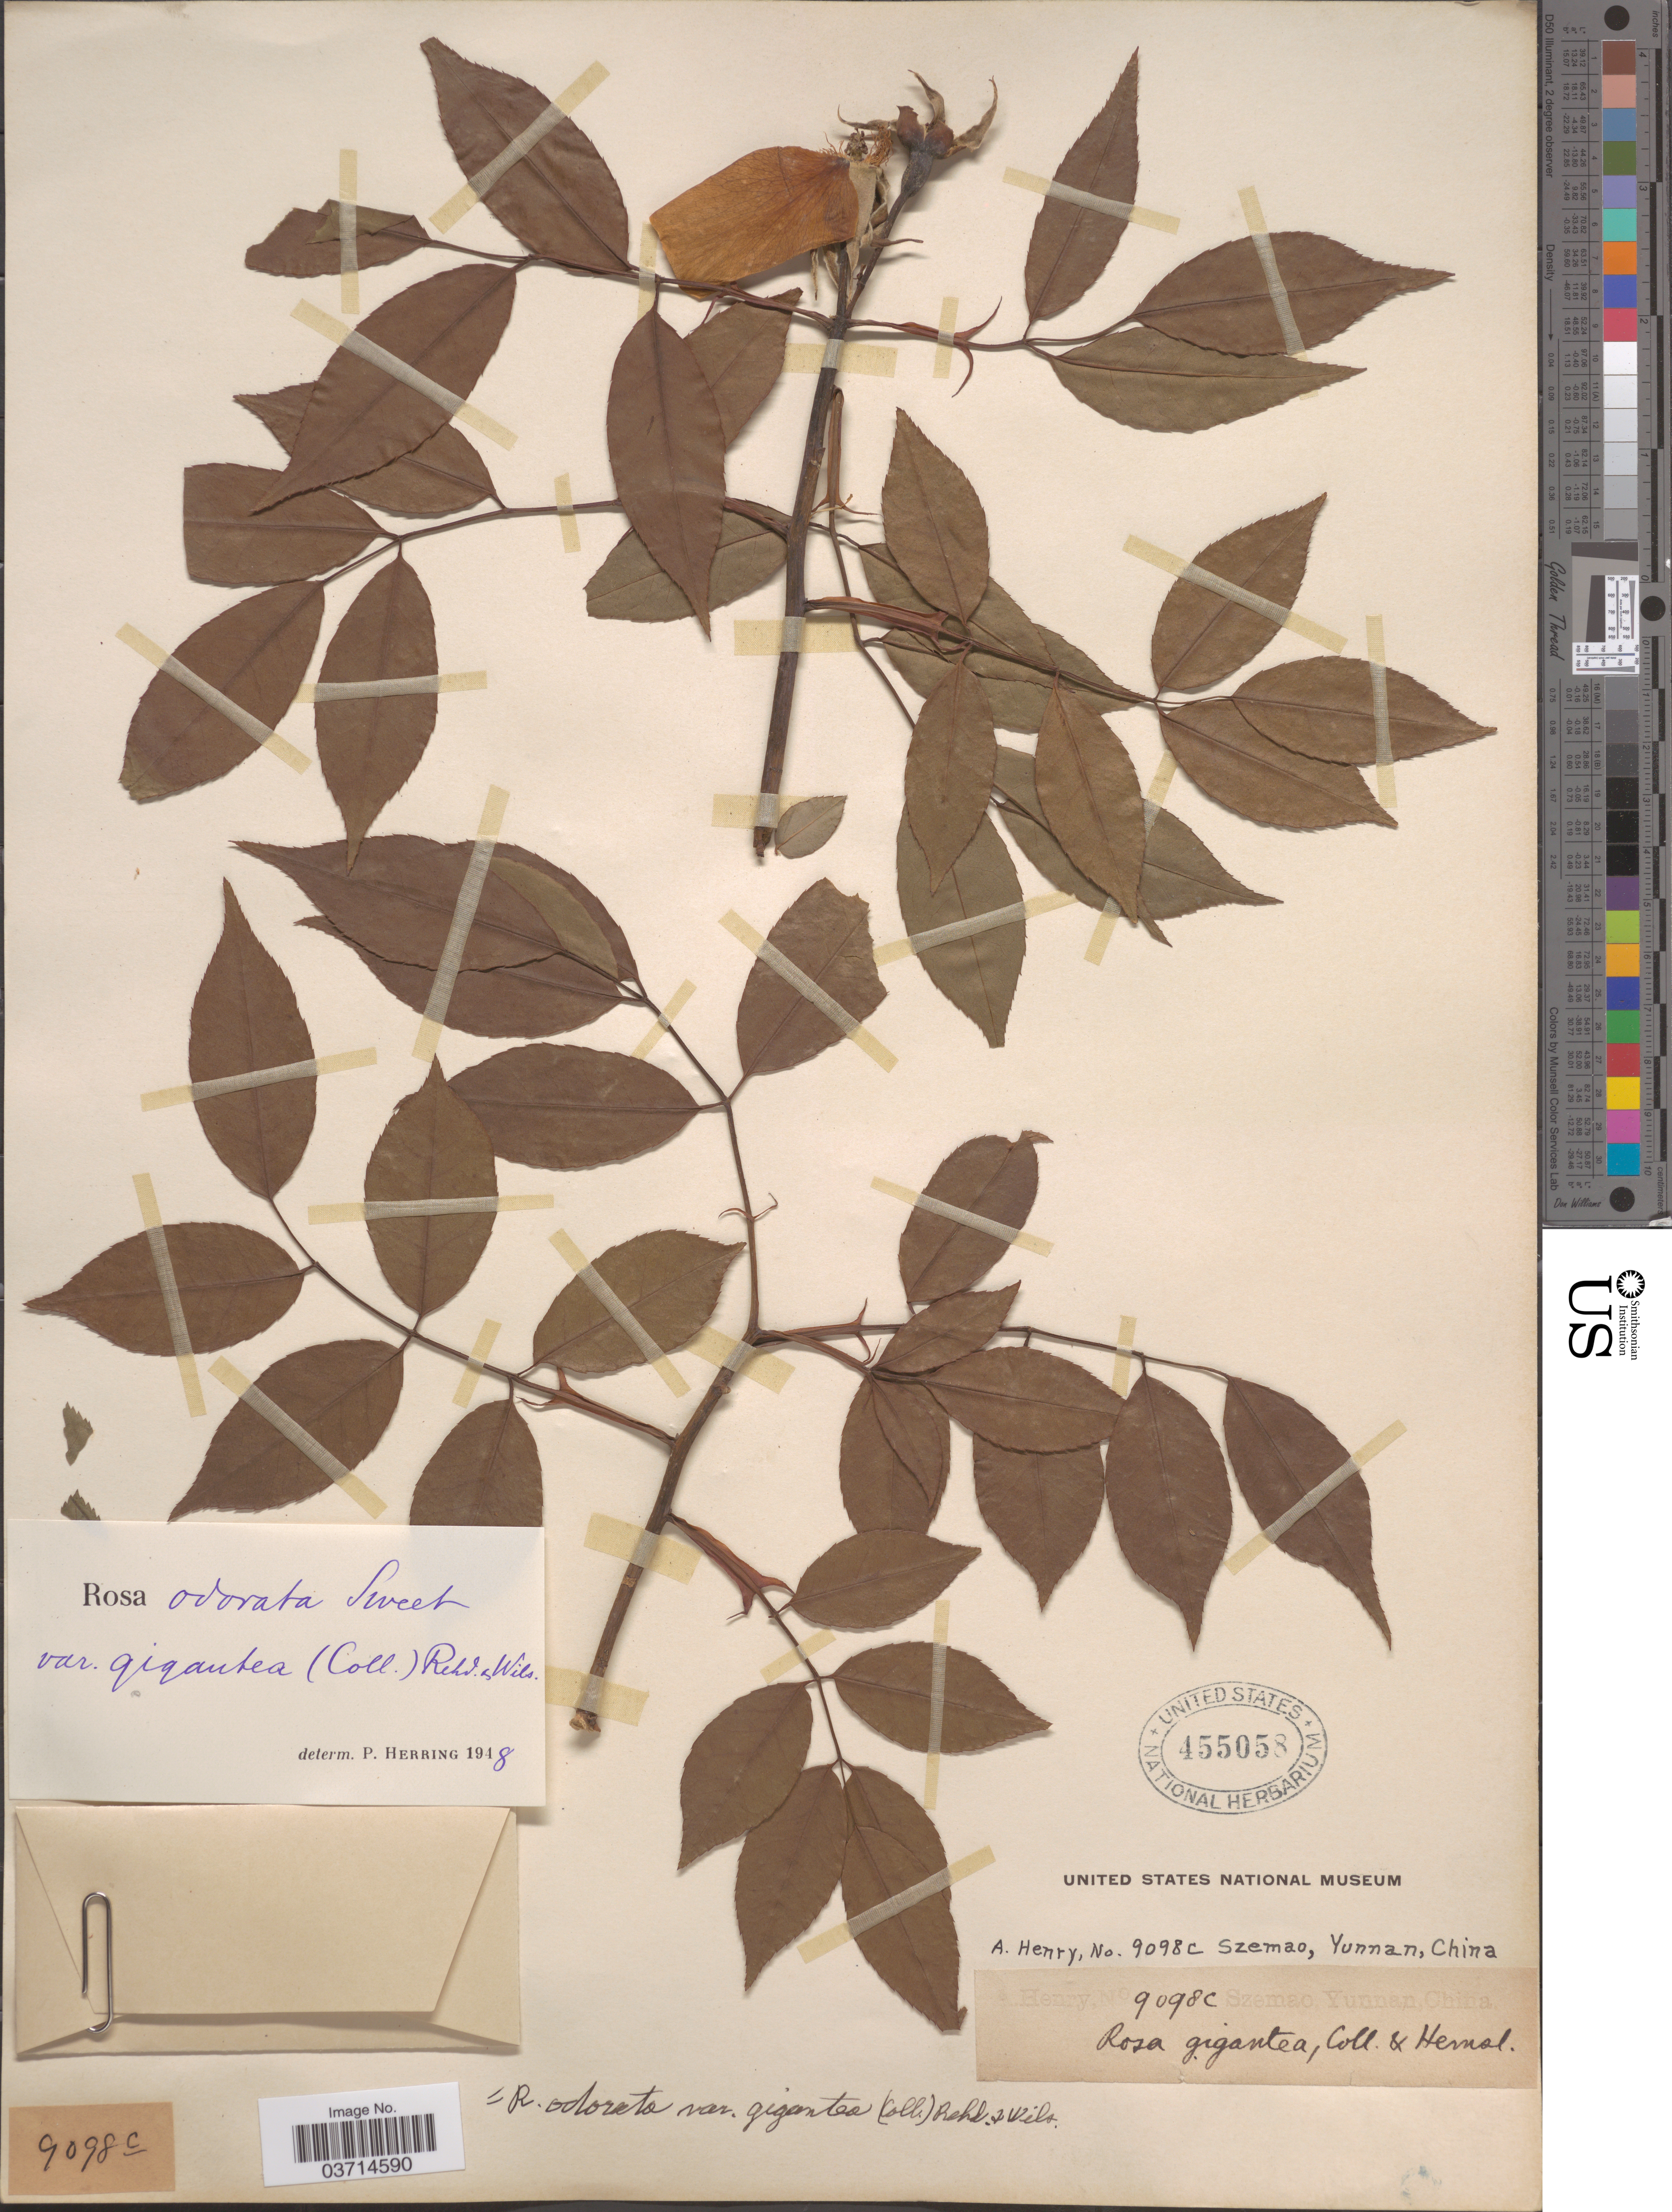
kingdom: Plantae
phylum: Tracheophyta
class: Magnoliopsida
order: Rosales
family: Rosaceae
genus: Rosa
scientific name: Rosa x odorata var. gigantea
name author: (Collett ex Crép.) Rehder & E.H. Wilson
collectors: A. Henry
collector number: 9098 C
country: China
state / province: Yunnan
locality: Szemoa.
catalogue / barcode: US 455058